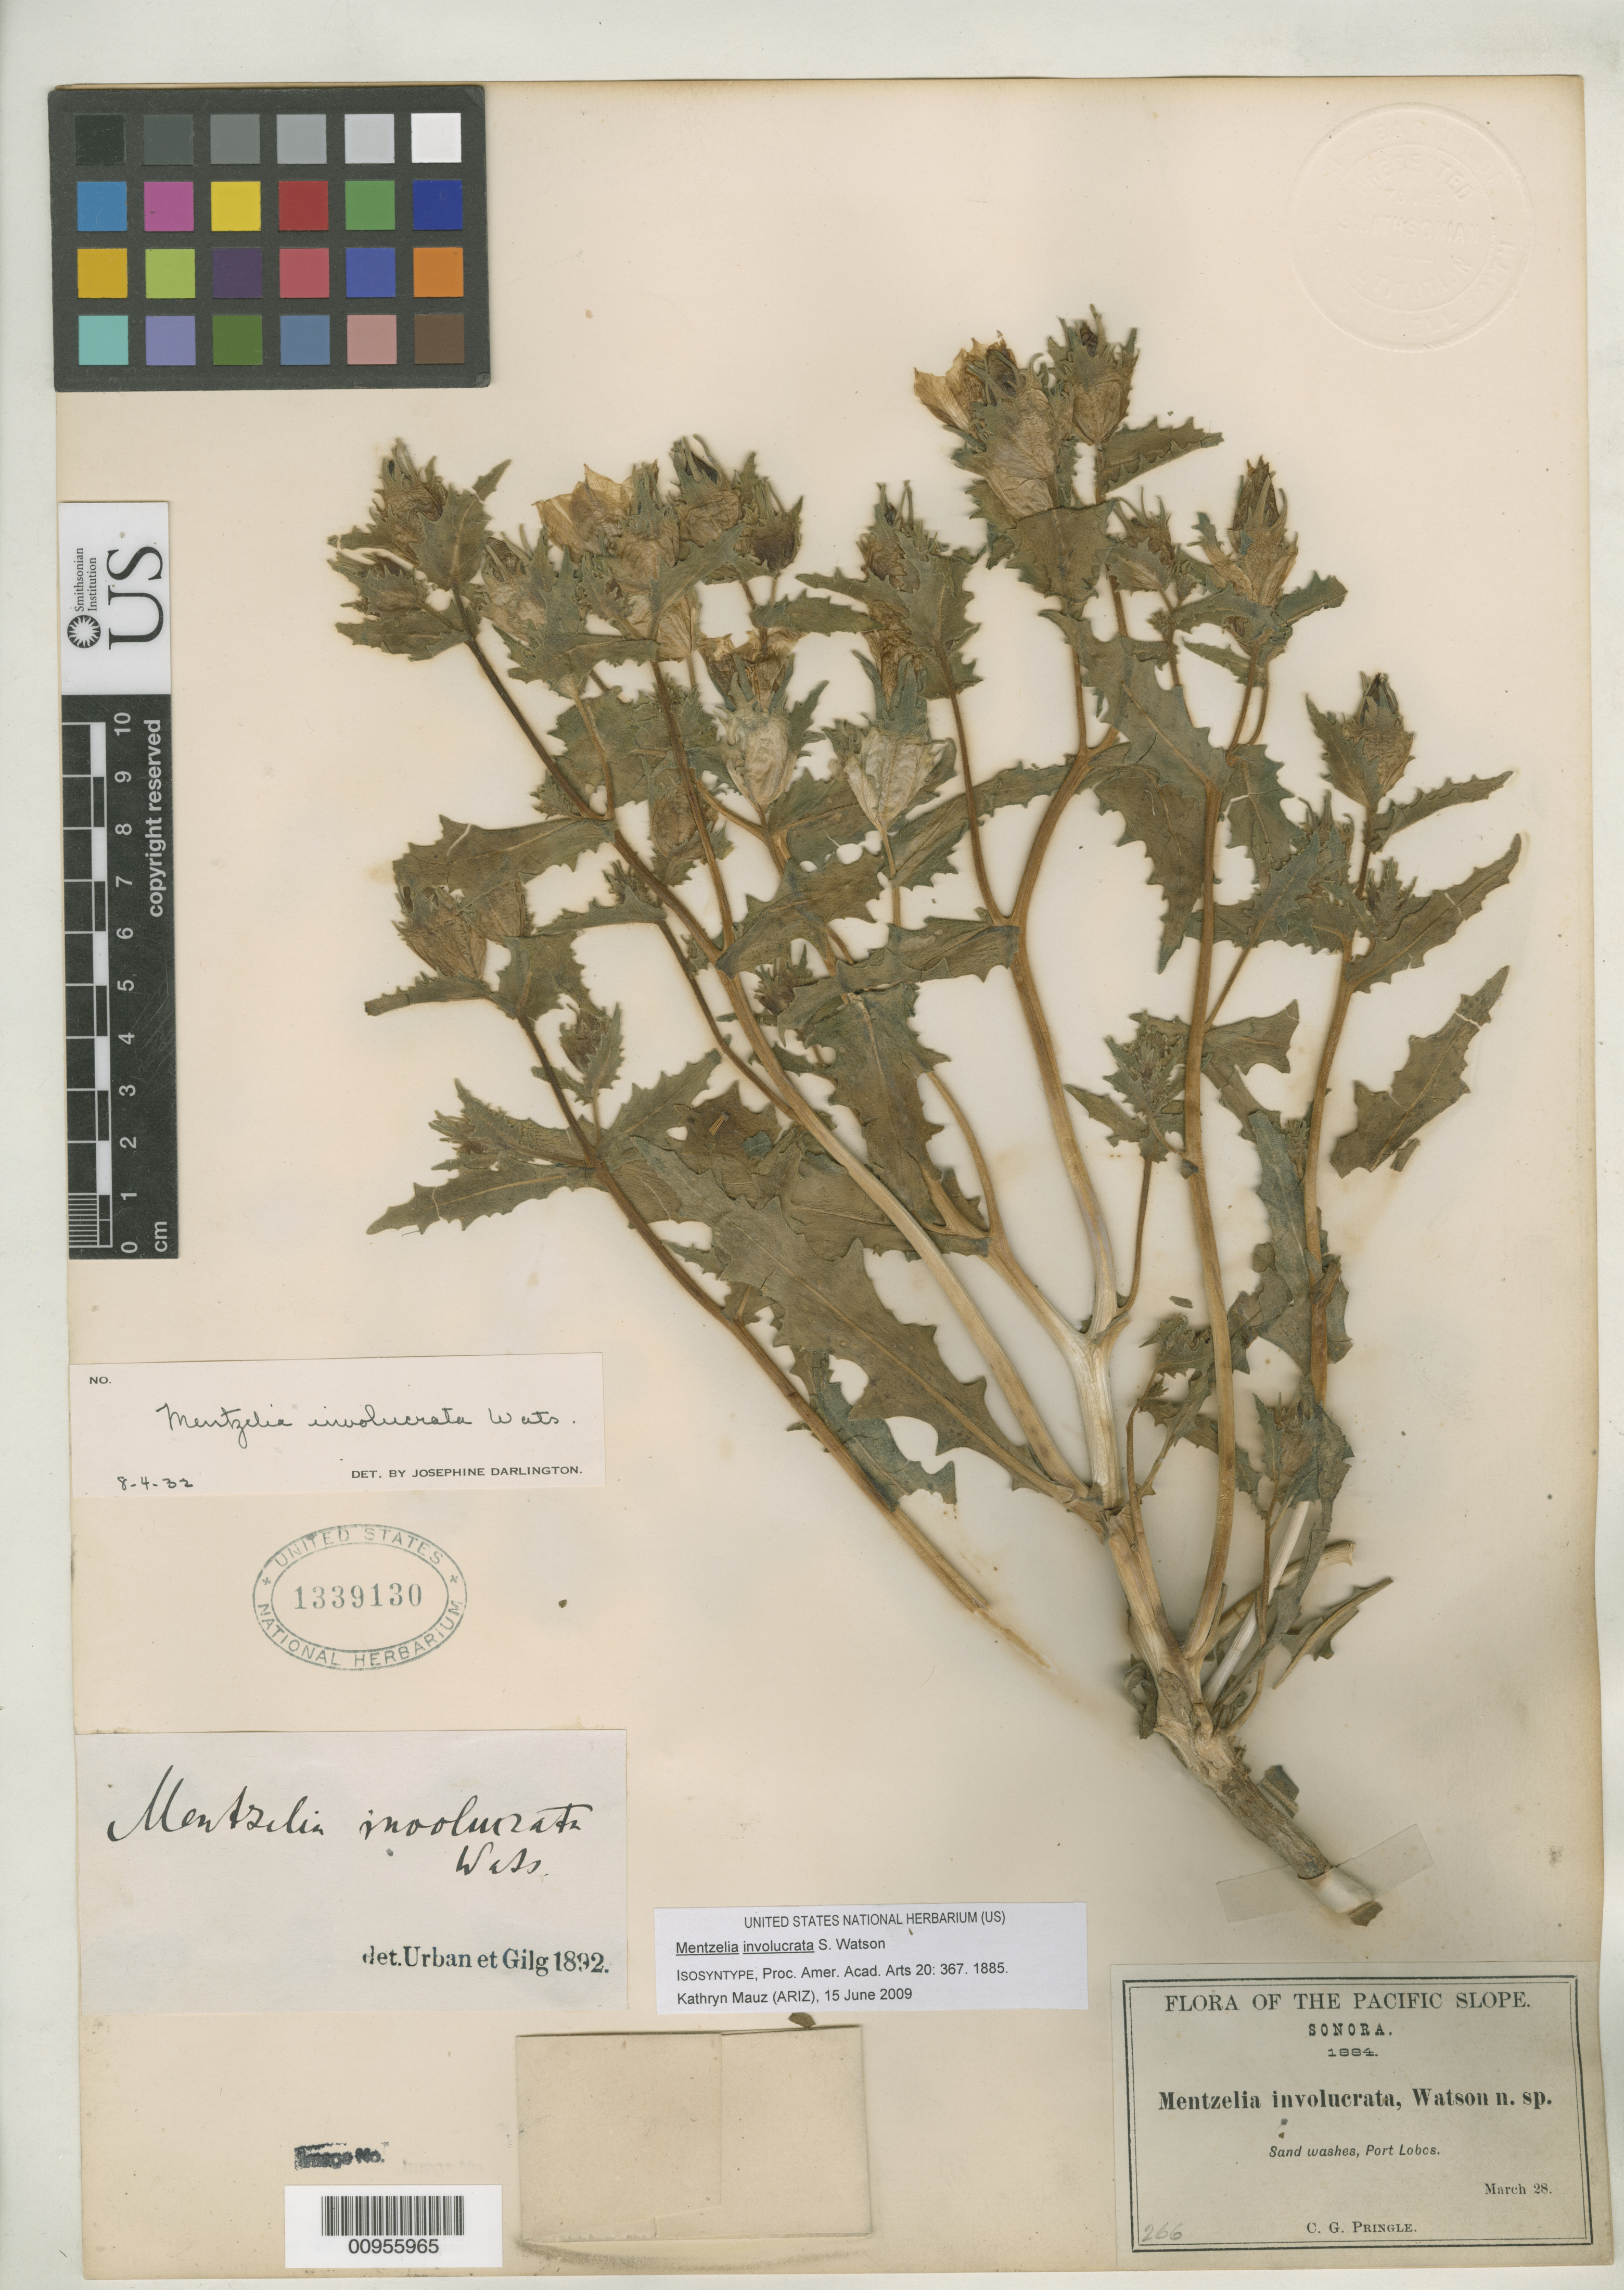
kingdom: Plantae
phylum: Tracheophyta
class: Magnoliopsida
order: Cornales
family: Loasaceae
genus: Mentzelia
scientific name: Mentzelia involucrata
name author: S. Watson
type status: Isosyntype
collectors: C. G. Pringle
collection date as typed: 28 Mar 1884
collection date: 1884-03-28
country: Mexico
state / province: Sonora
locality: San washes, Port Lobos.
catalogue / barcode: US 1339130